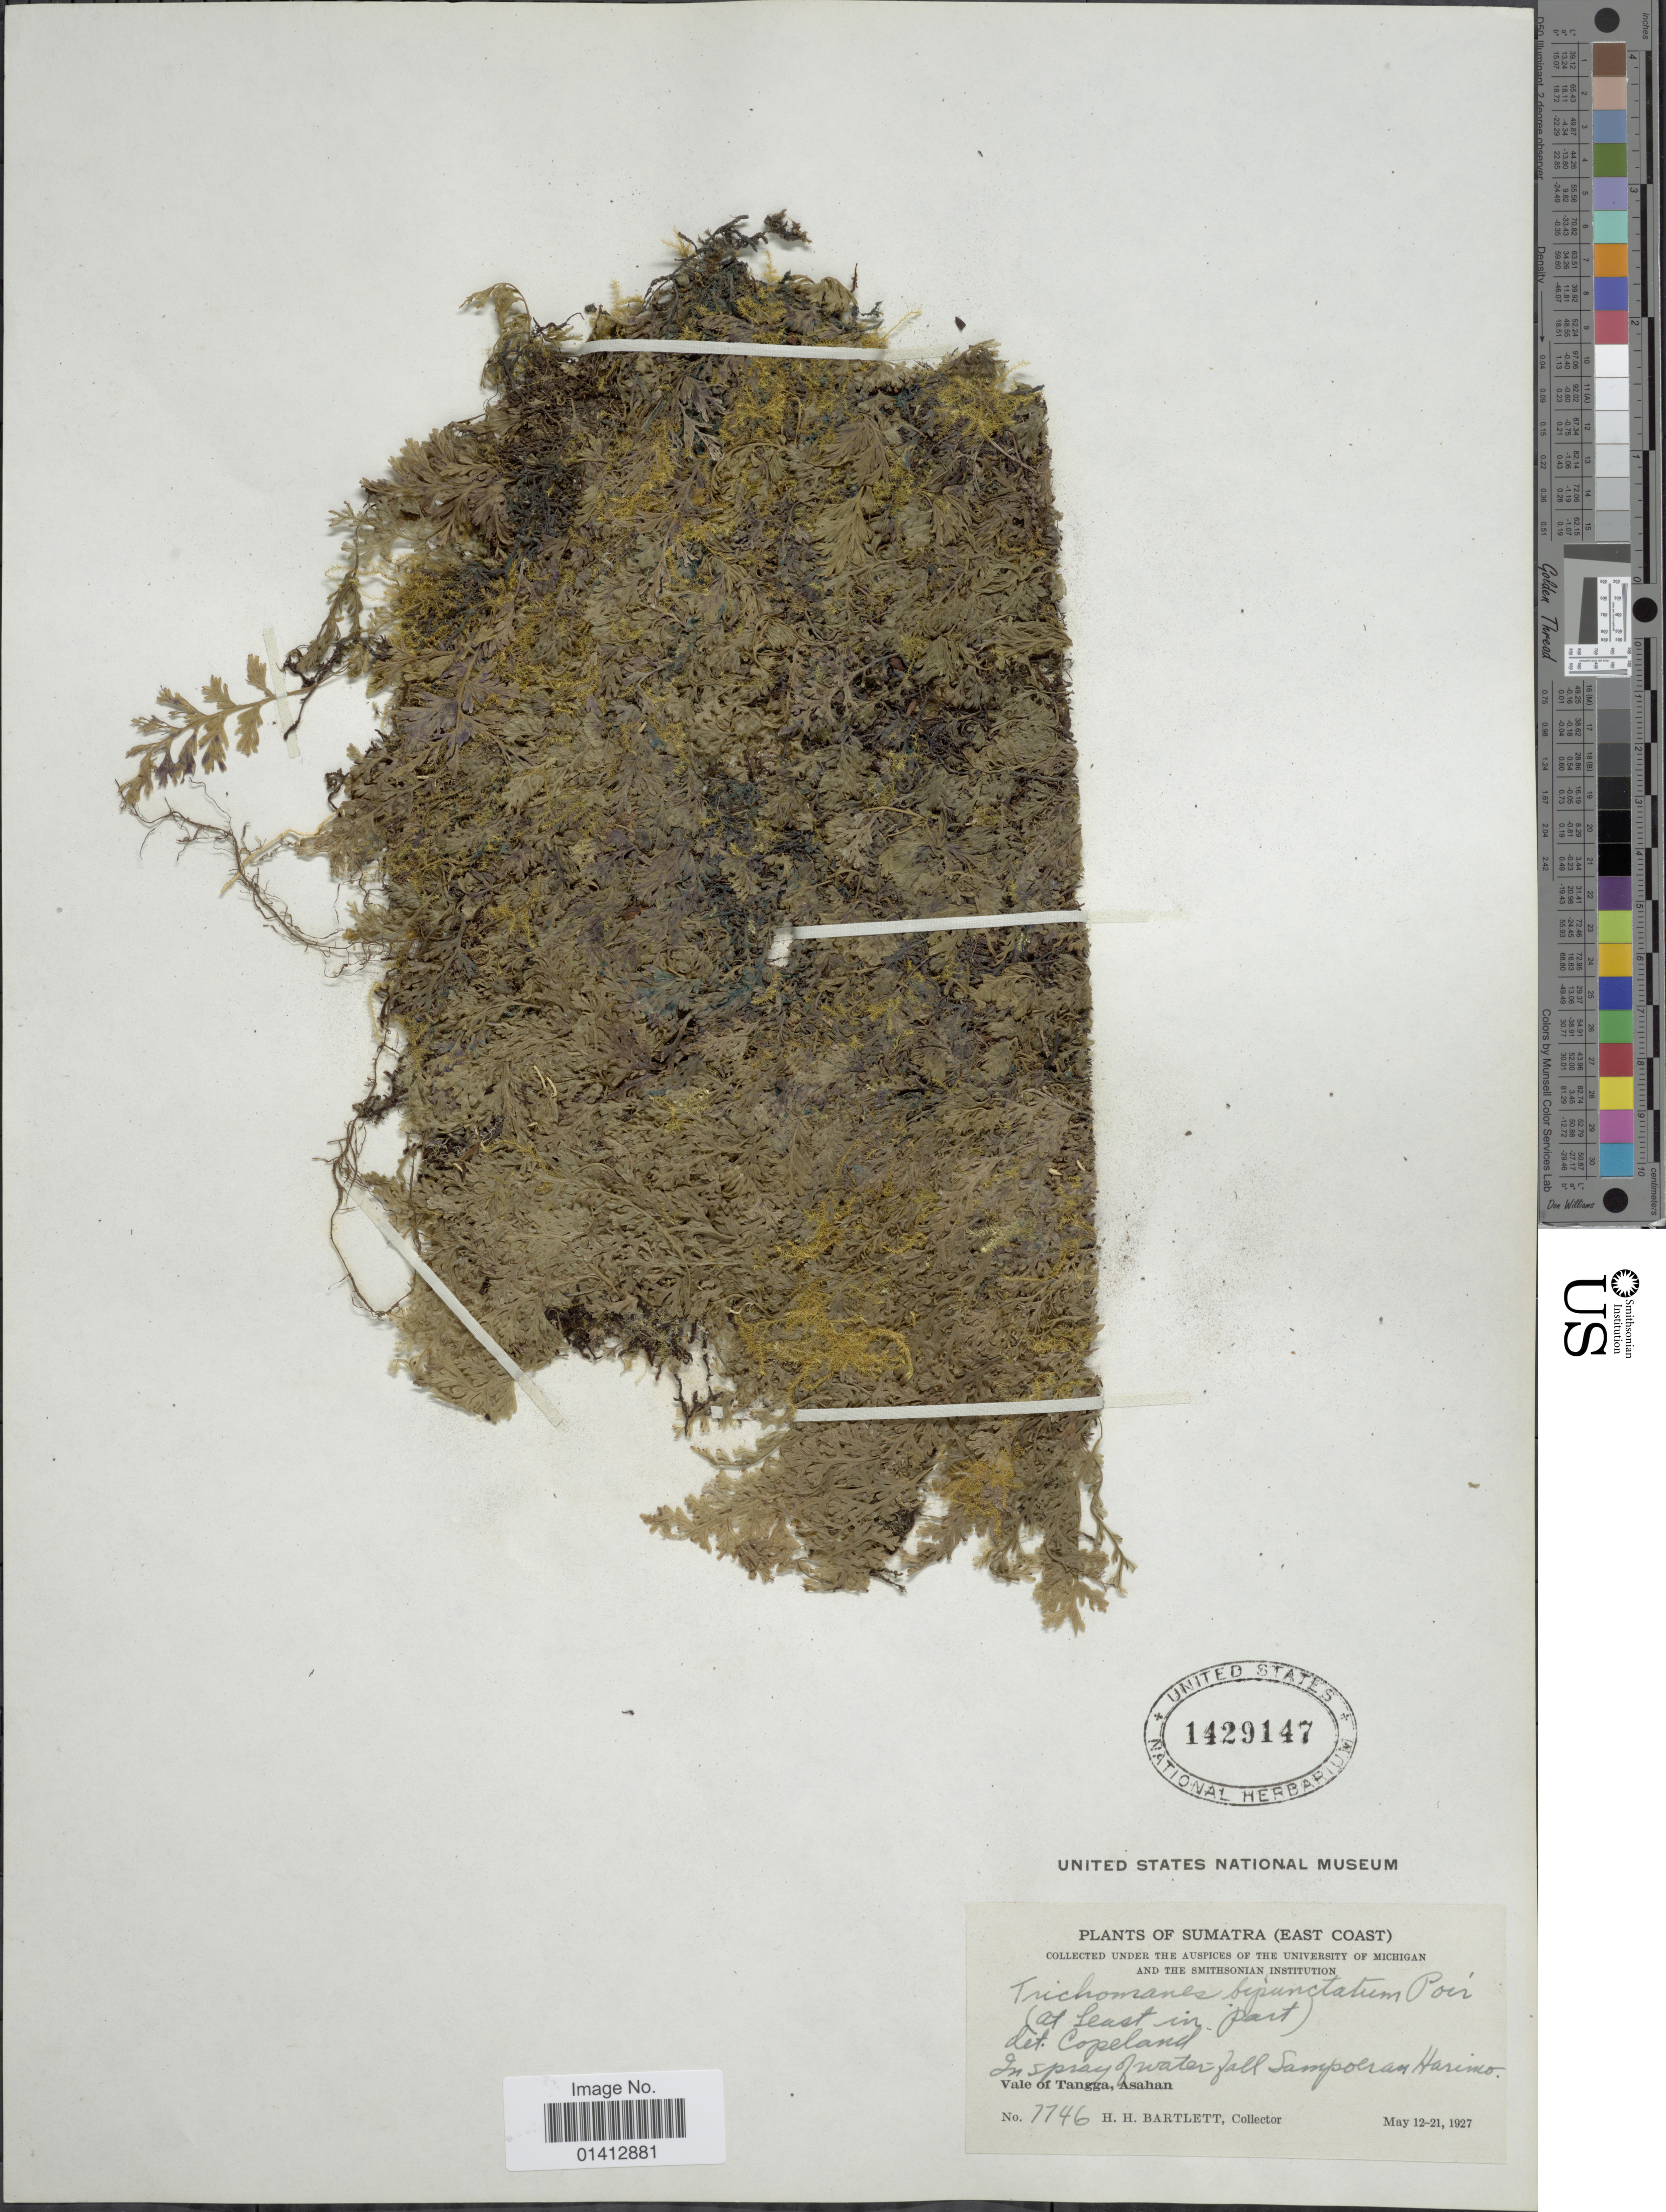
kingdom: Plantae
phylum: Tracheophyta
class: Polypodiopsida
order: Hymenophyllales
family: Hymenophyllaceae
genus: Crepidomanes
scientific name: Crepidomanes bipunctatum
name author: (Poir.) Copel.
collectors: H. H. Bartlett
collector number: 7746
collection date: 1927-05-12/1927-05-21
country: Indonesia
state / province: Sumatra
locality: (East Coast), In spray of water-fall Sampoeran Harims, Vale of Tangga, Asahan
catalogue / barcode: US 1429147